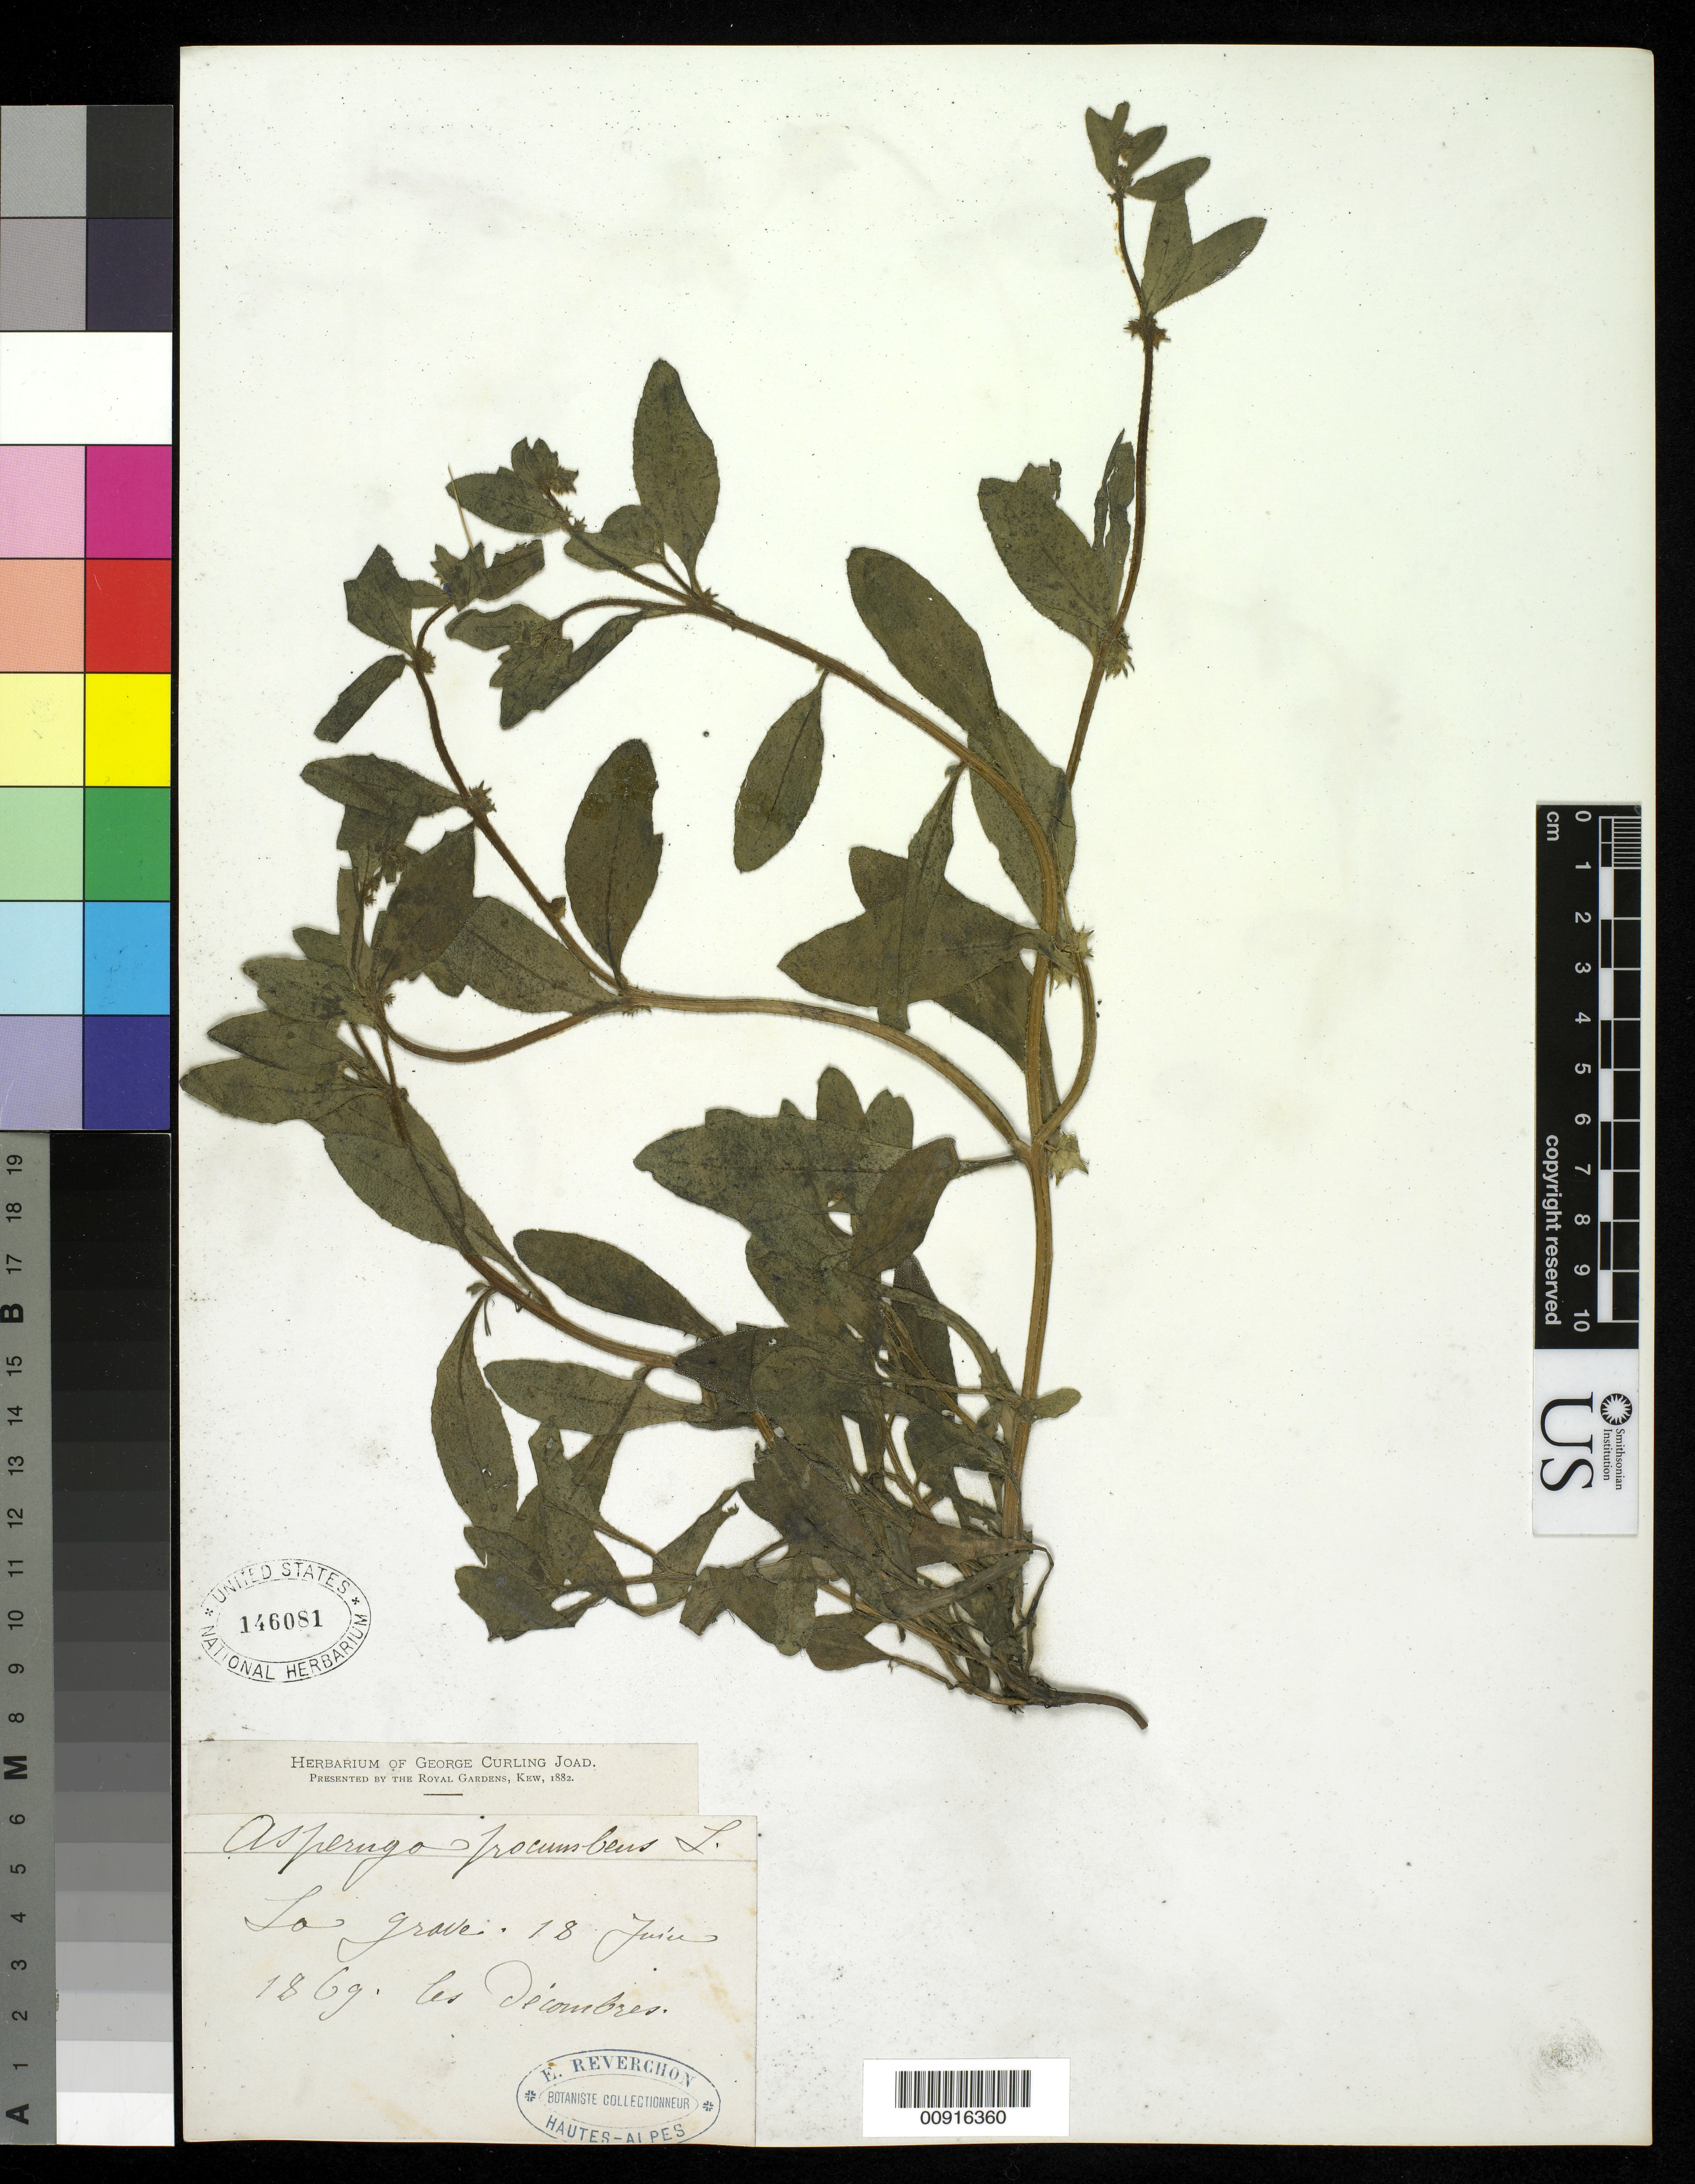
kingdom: Plantae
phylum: Tracheophyta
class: Magnoliopsida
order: Boraginales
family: Boraginaceae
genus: Asperugo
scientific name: Asperugo procumbens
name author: L.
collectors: E. Reverchon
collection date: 1869-06-18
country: France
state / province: Provence-Alpes-Côte d'Azur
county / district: Hautes-Alpes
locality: Hautes - Alpes Lo grave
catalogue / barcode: US 146081